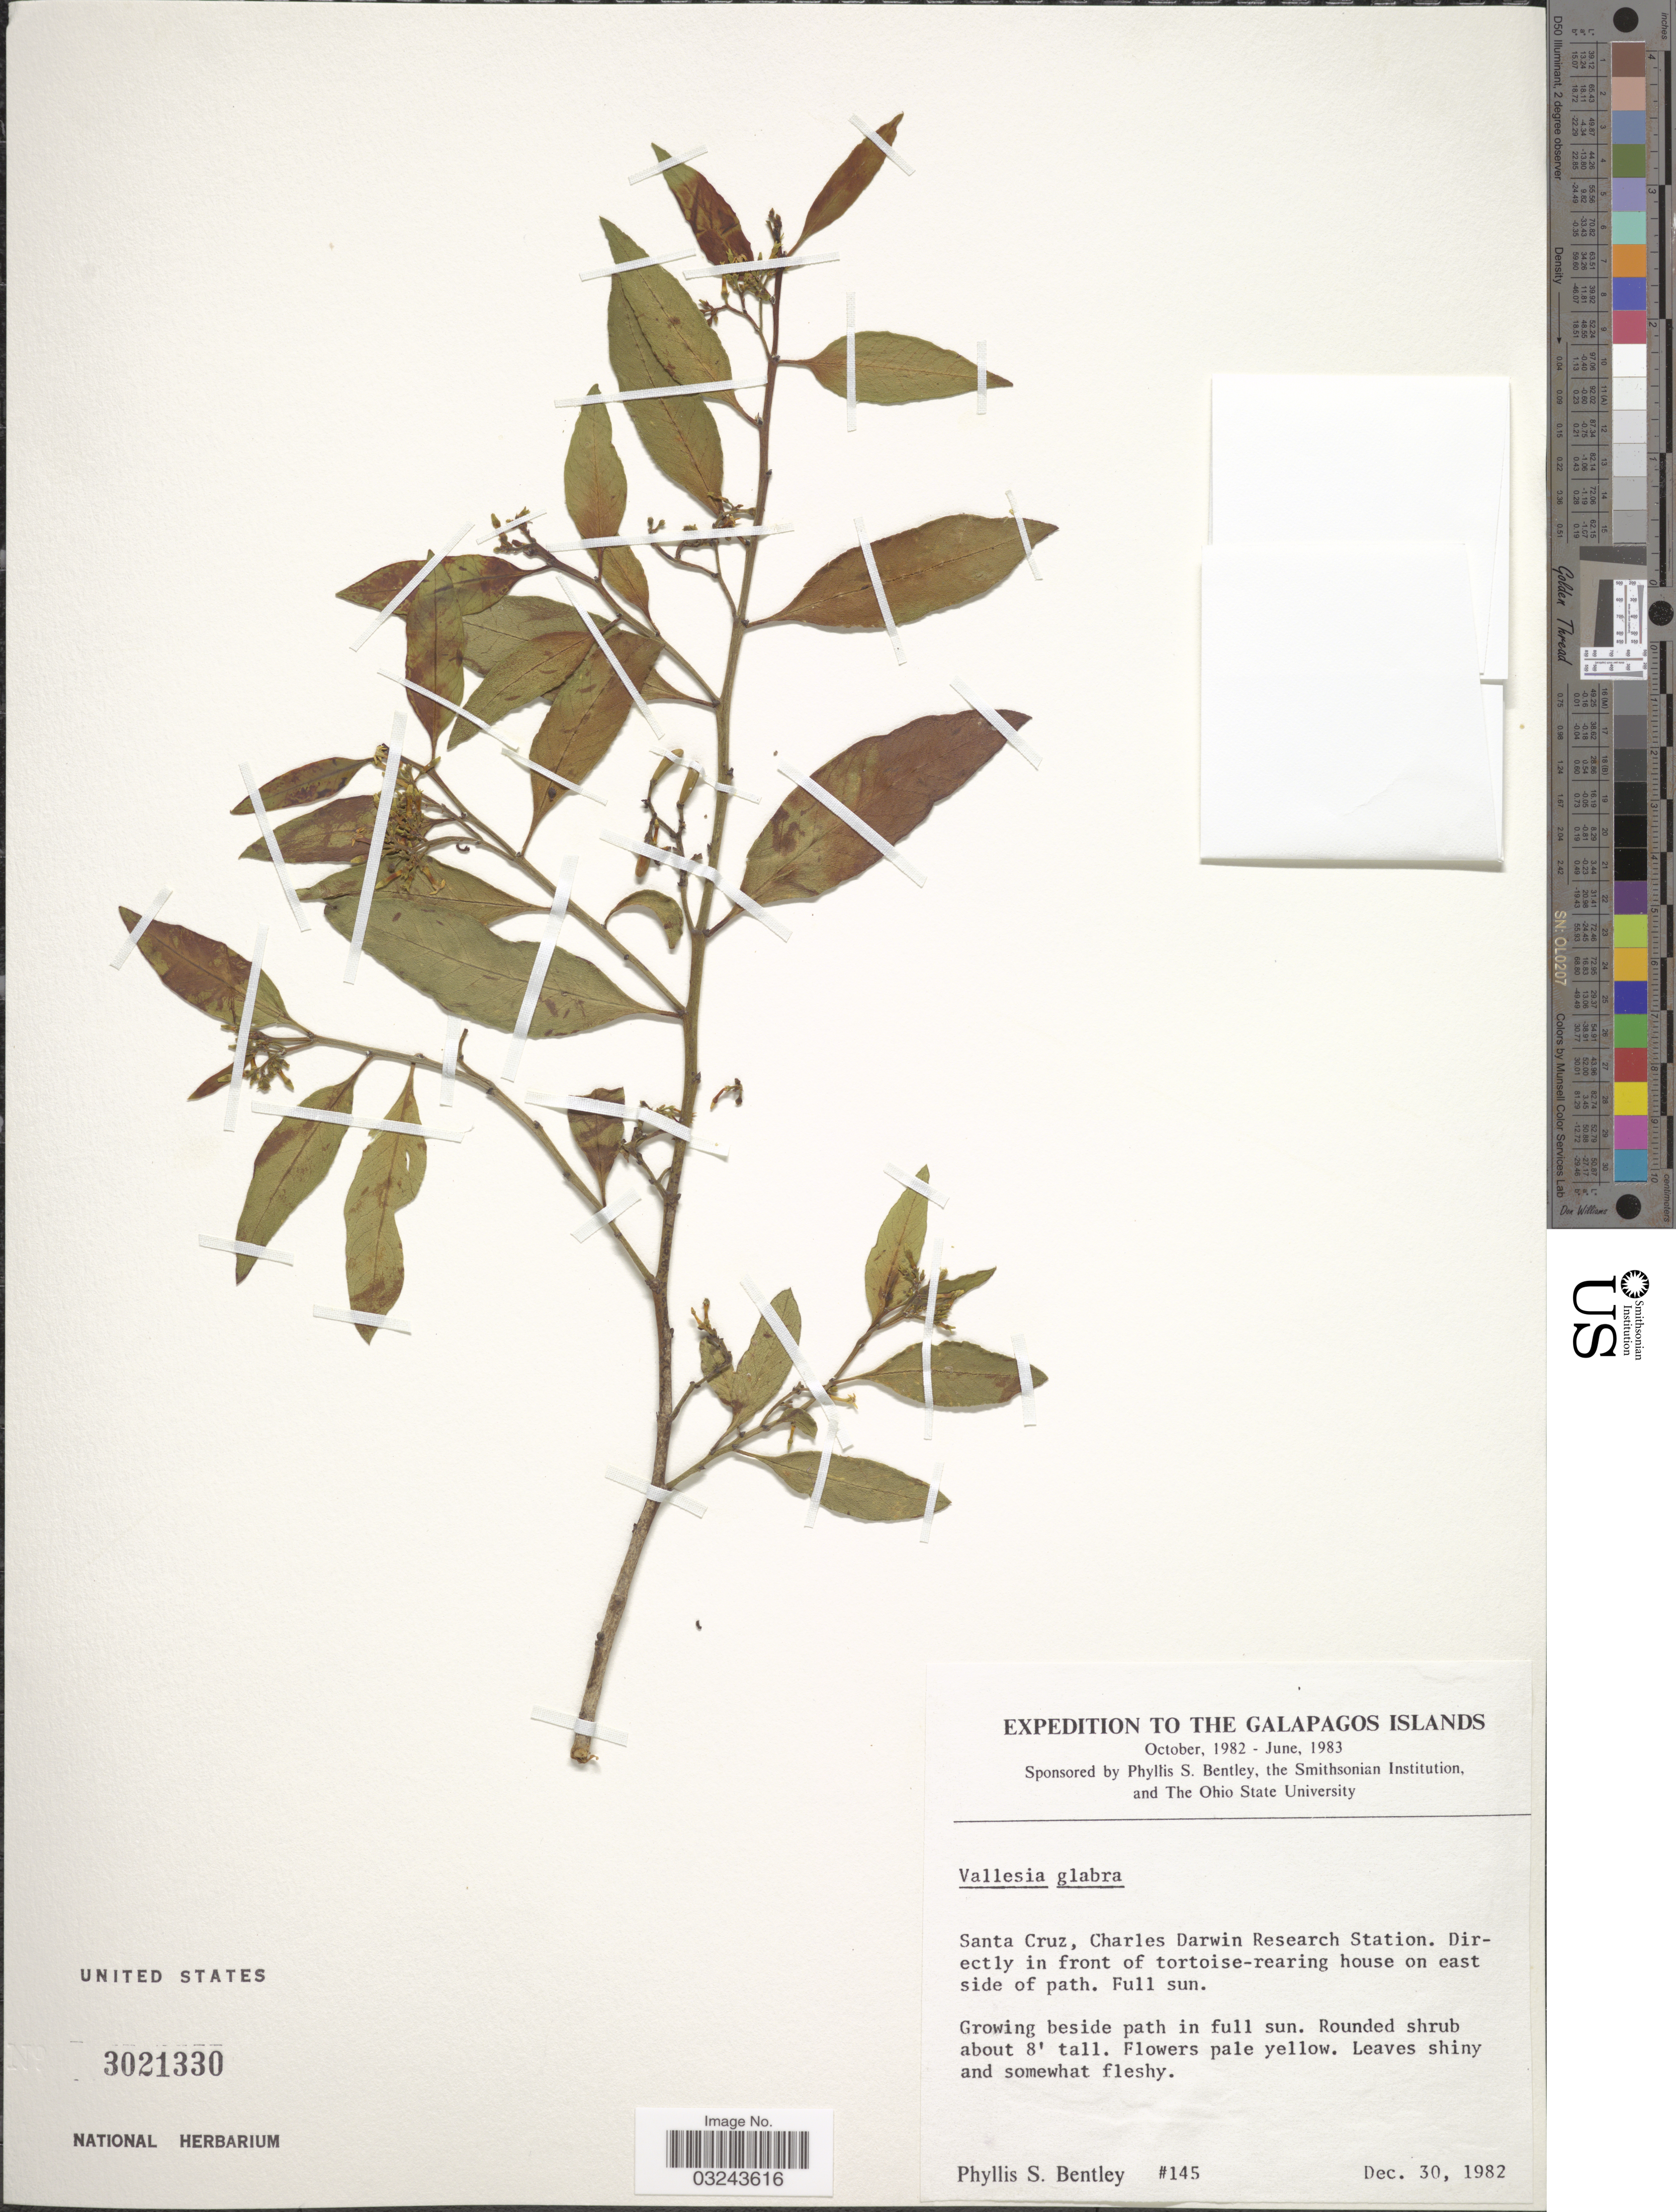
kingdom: Plantae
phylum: Tracheophyta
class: Magnoliopsida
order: Gentianales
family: Apocynaceae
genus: Vallesia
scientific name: Vallesia glabra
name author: (Cav.) Link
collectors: P. S. Bentley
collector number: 145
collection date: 1982-12-30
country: Ecuador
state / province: Colón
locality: The Galapagos Islands, Santa Cruz, Charles Darwin Research Station, Directly in front of tortoise-rearing house on east side of path.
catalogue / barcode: US 3021330